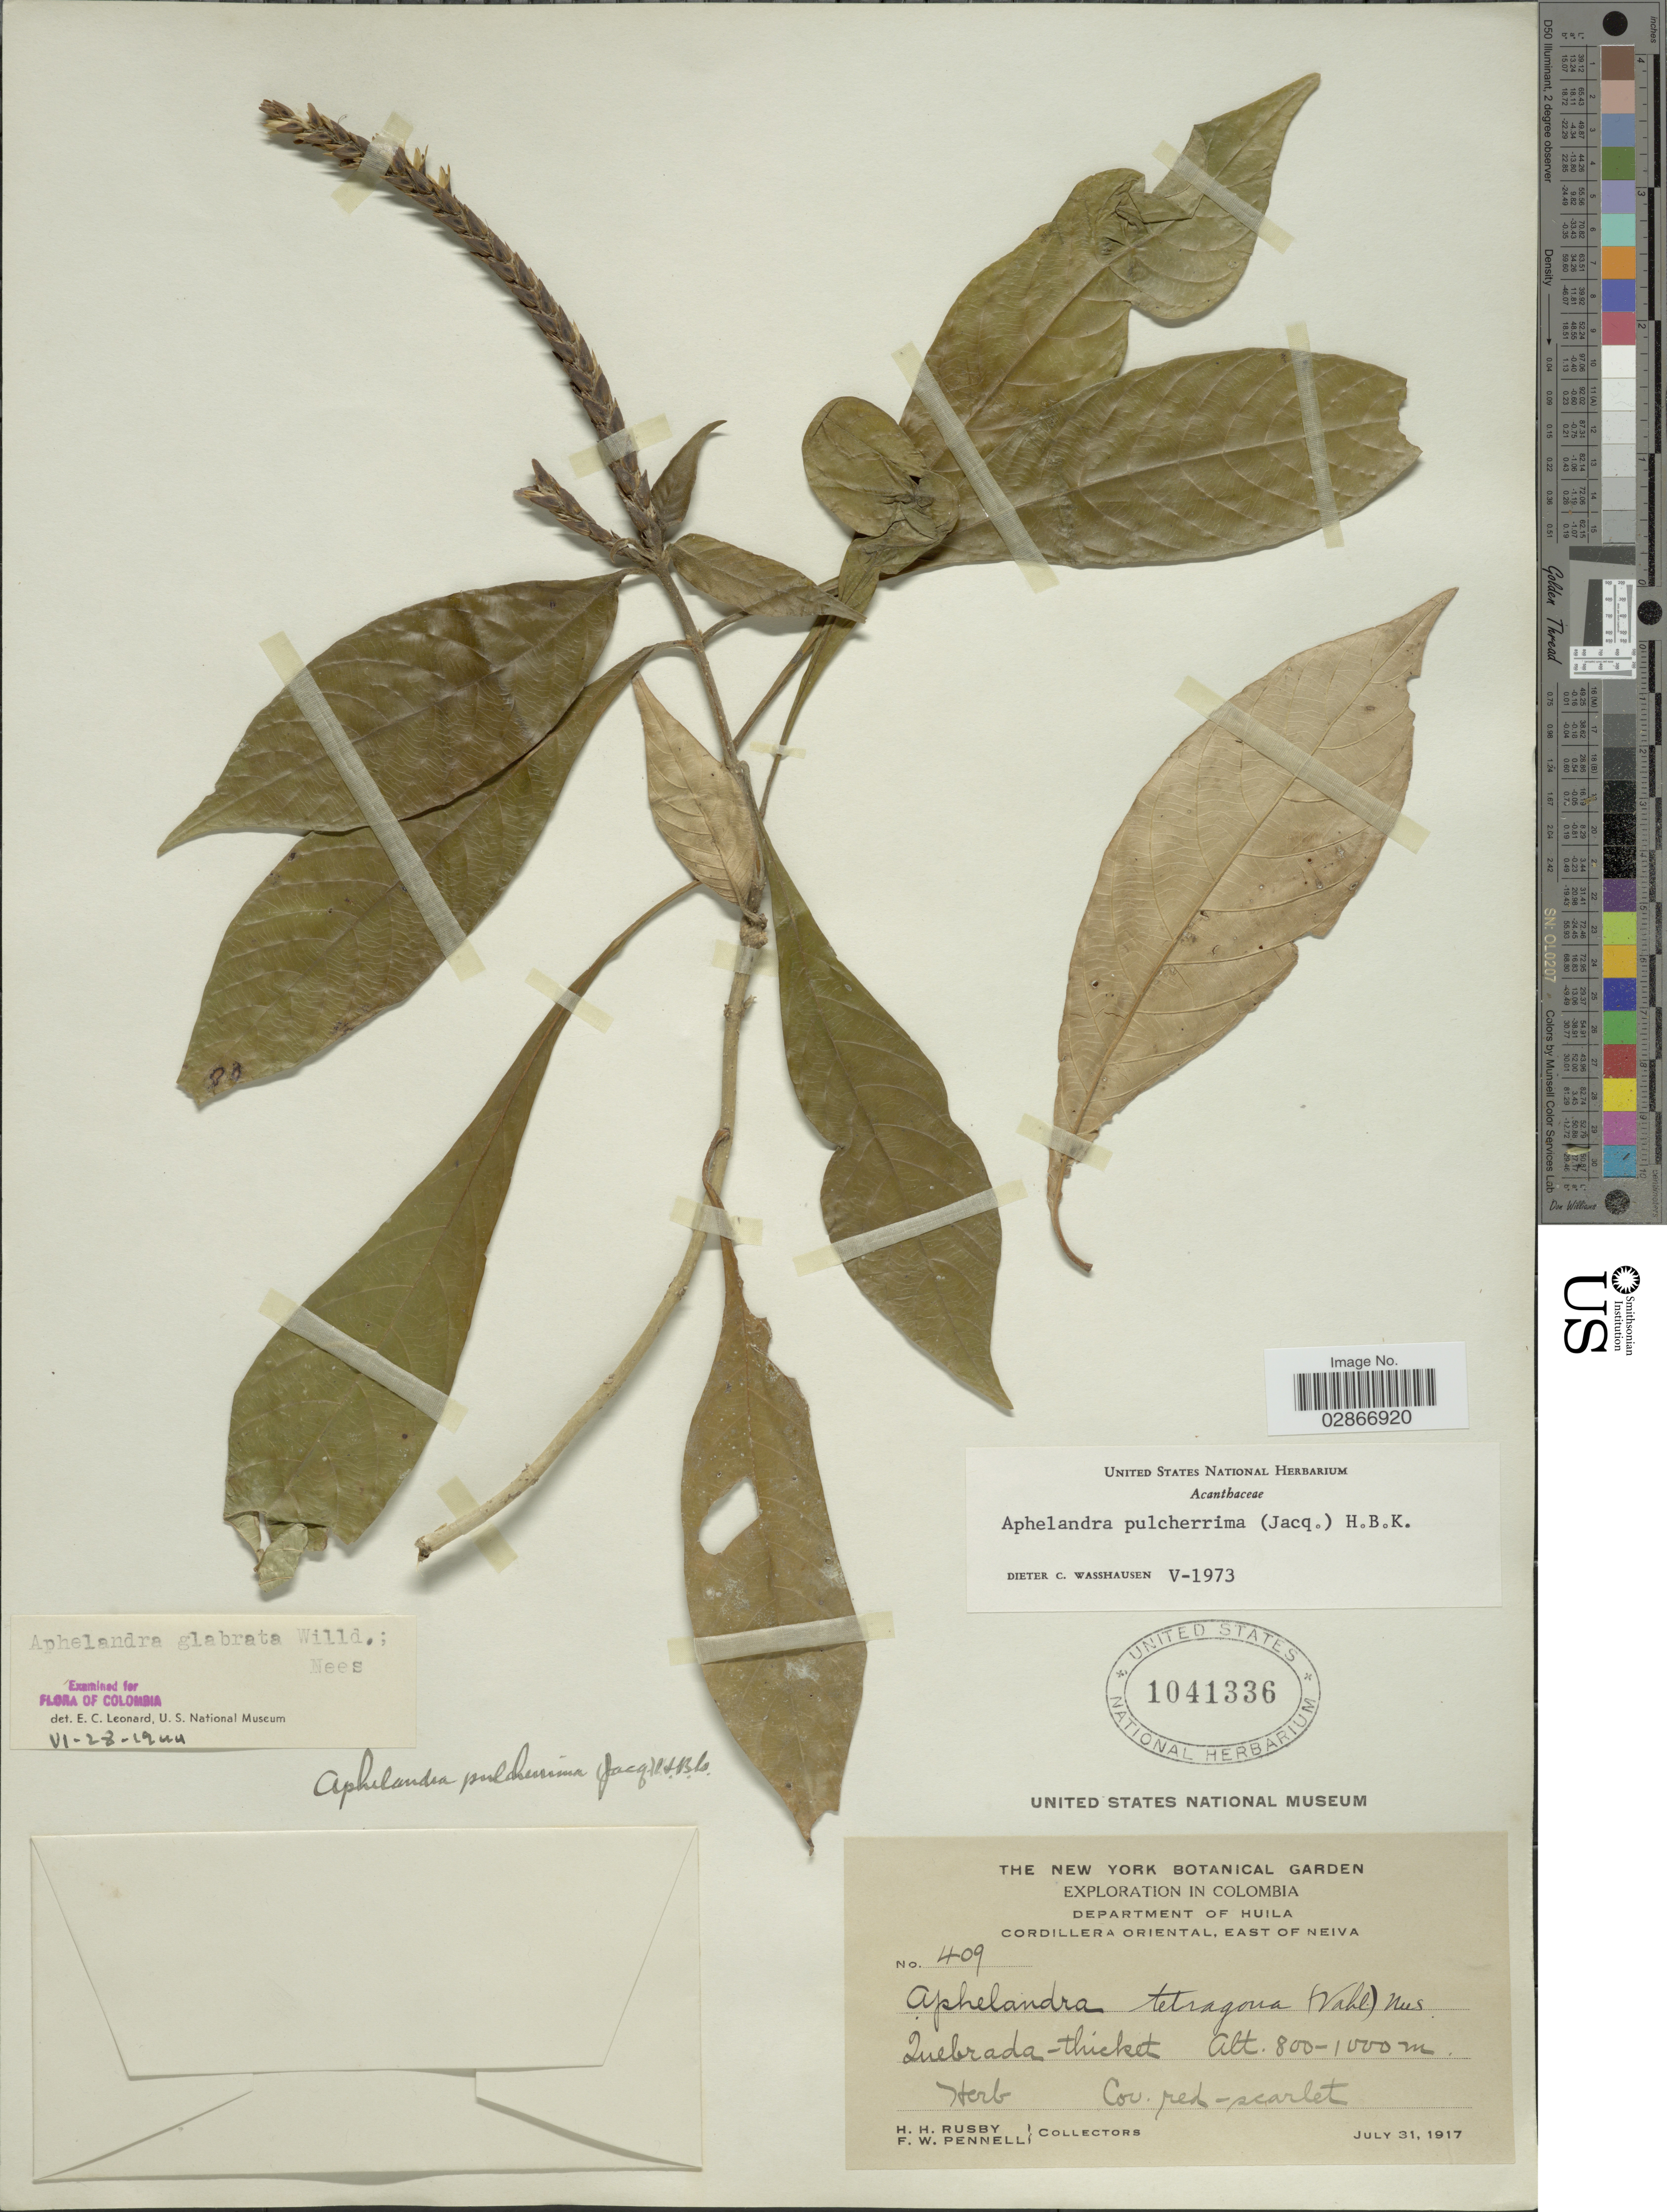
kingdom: Plantae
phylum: Tracheophyta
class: Magnoliopsida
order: Lamiales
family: Acanthaceae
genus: Aphelandra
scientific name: Aphelandra glabrata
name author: Willd. ex Nees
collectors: H. H. Rusby & F. W. Pennell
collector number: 409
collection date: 1917-07-31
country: Colombia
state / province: Huila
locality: Department of Huila, Cordillera Oriental, East of Neiva.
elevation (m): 800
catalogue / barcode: US 1041336